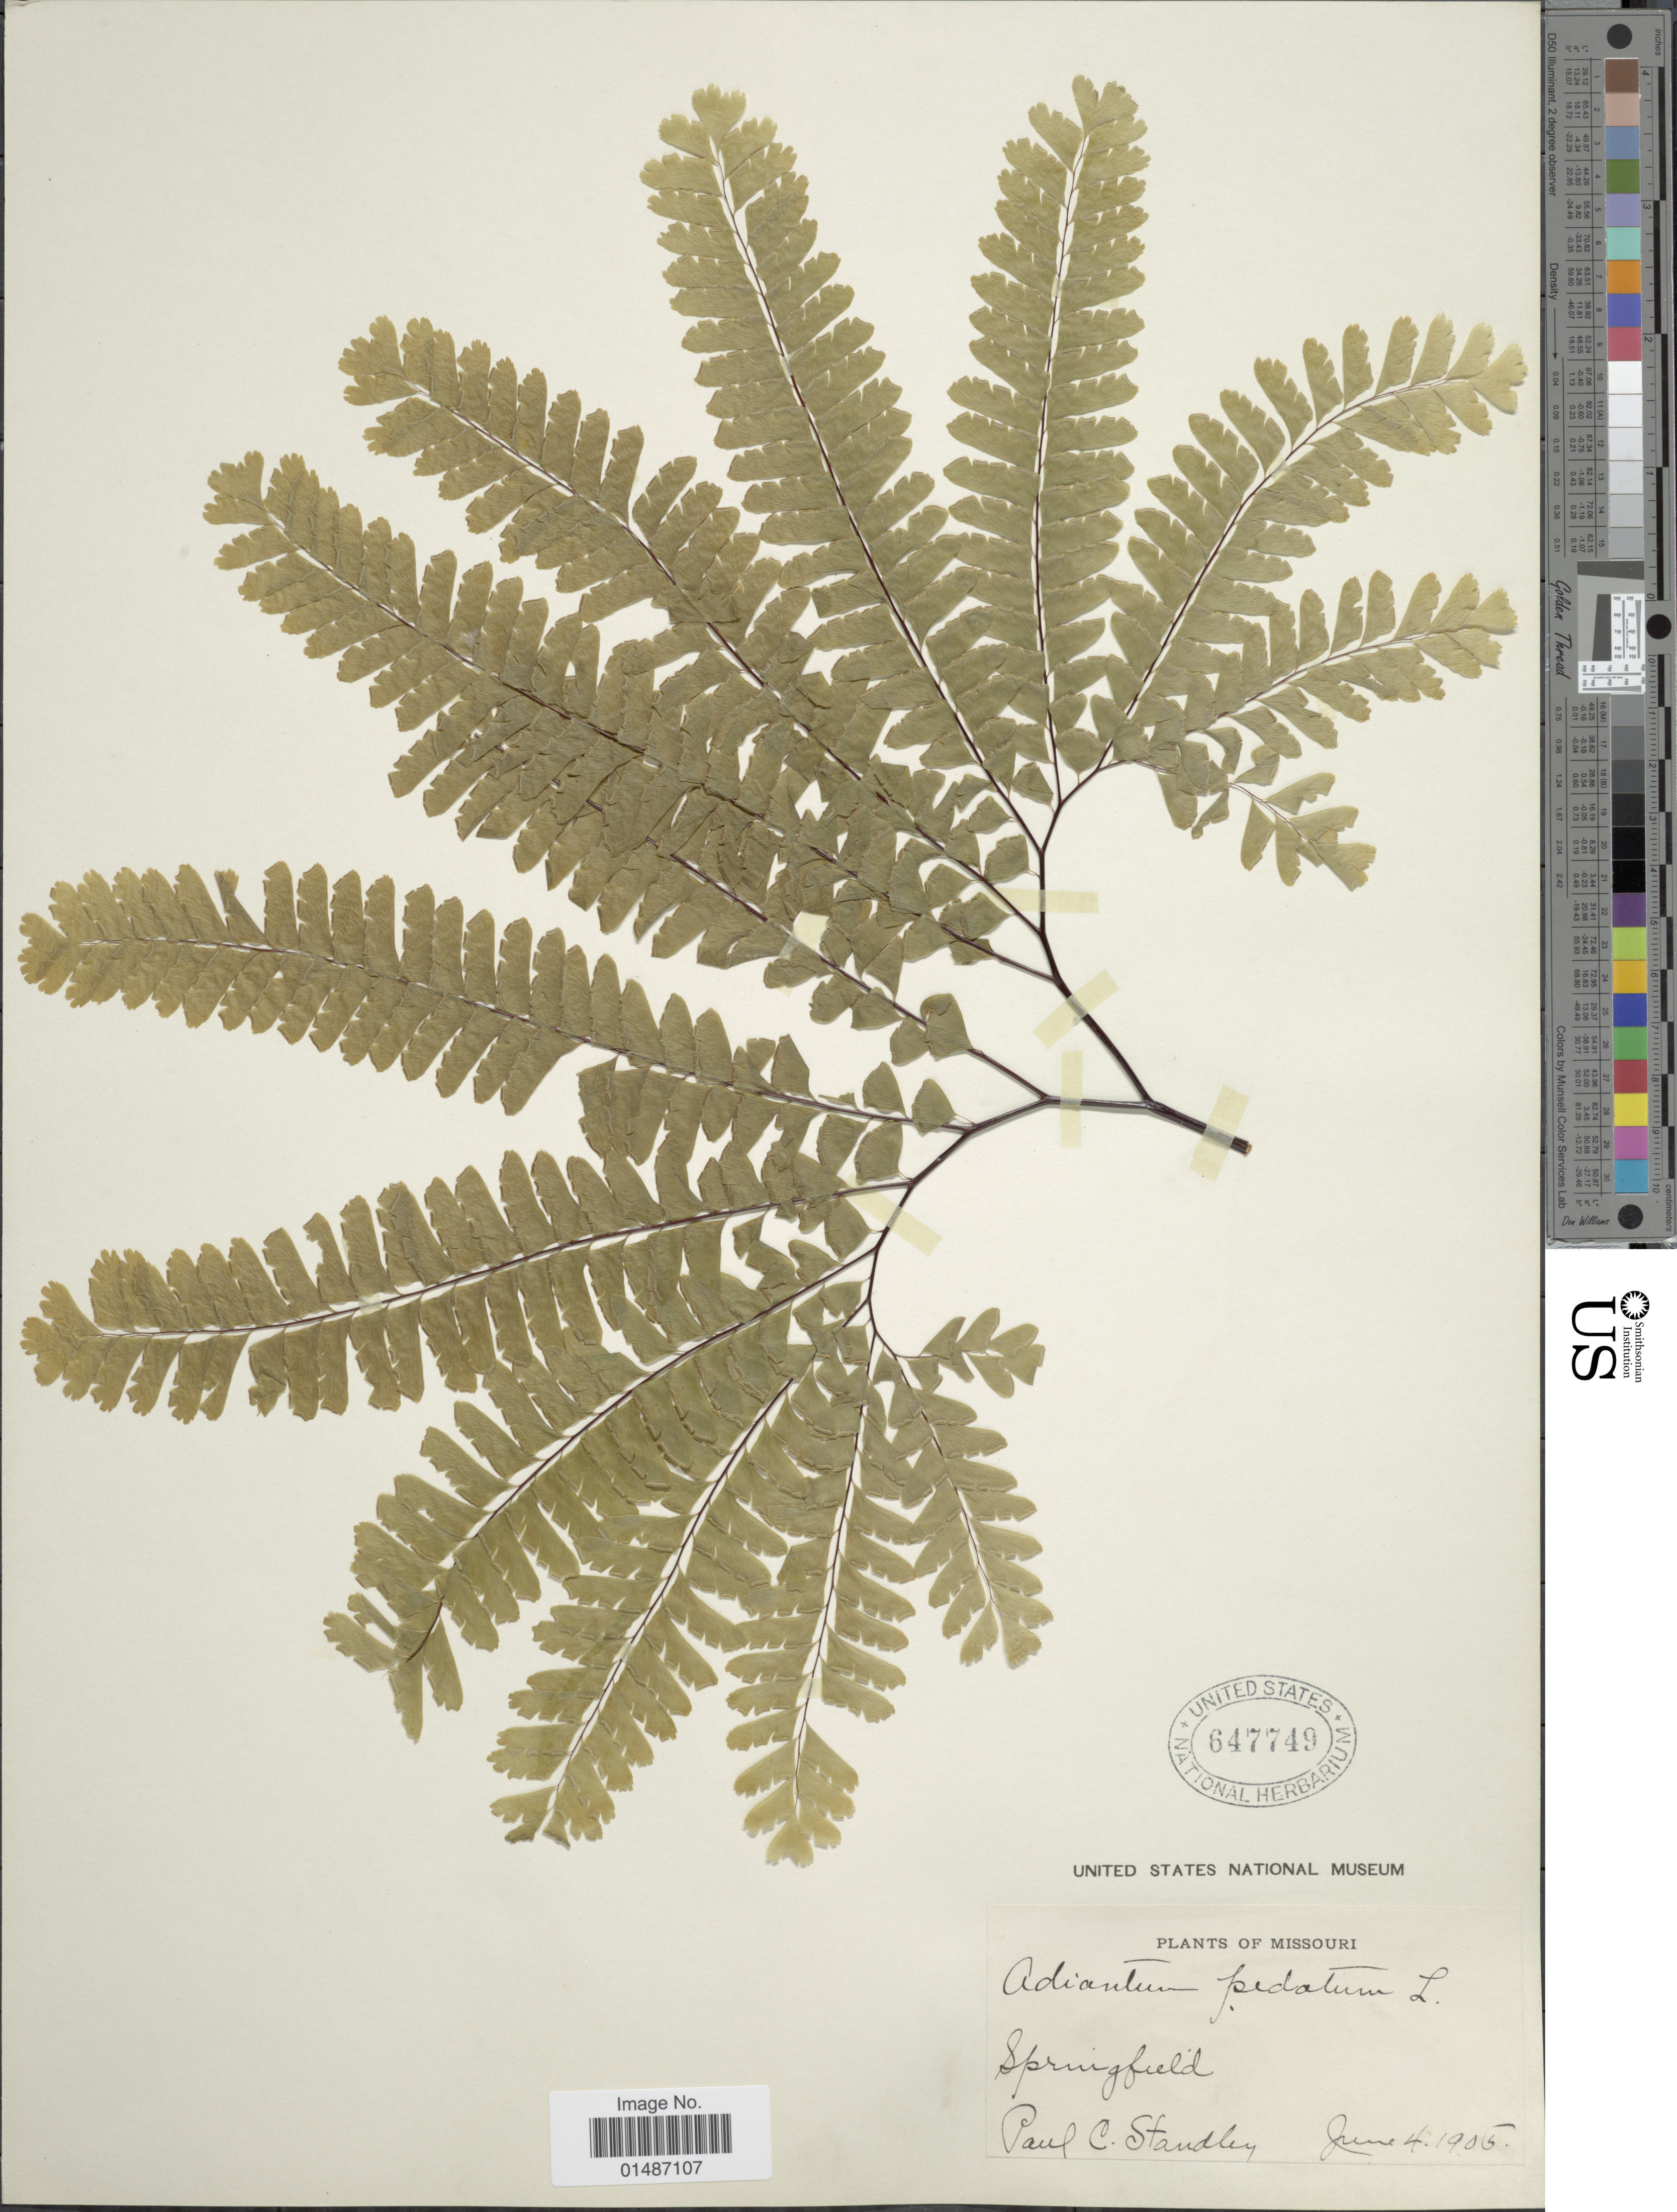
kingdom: Plantae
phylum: Tracheophyta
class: Polypodiopsida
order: Polypodiales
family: Pteridaceae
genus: Adiantum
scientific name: Adiantum pedatum var. pedatum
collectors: P. C. Standley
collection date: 1905-06-04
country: United States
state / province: Missouri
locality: Springfield.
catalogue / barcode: US 647749